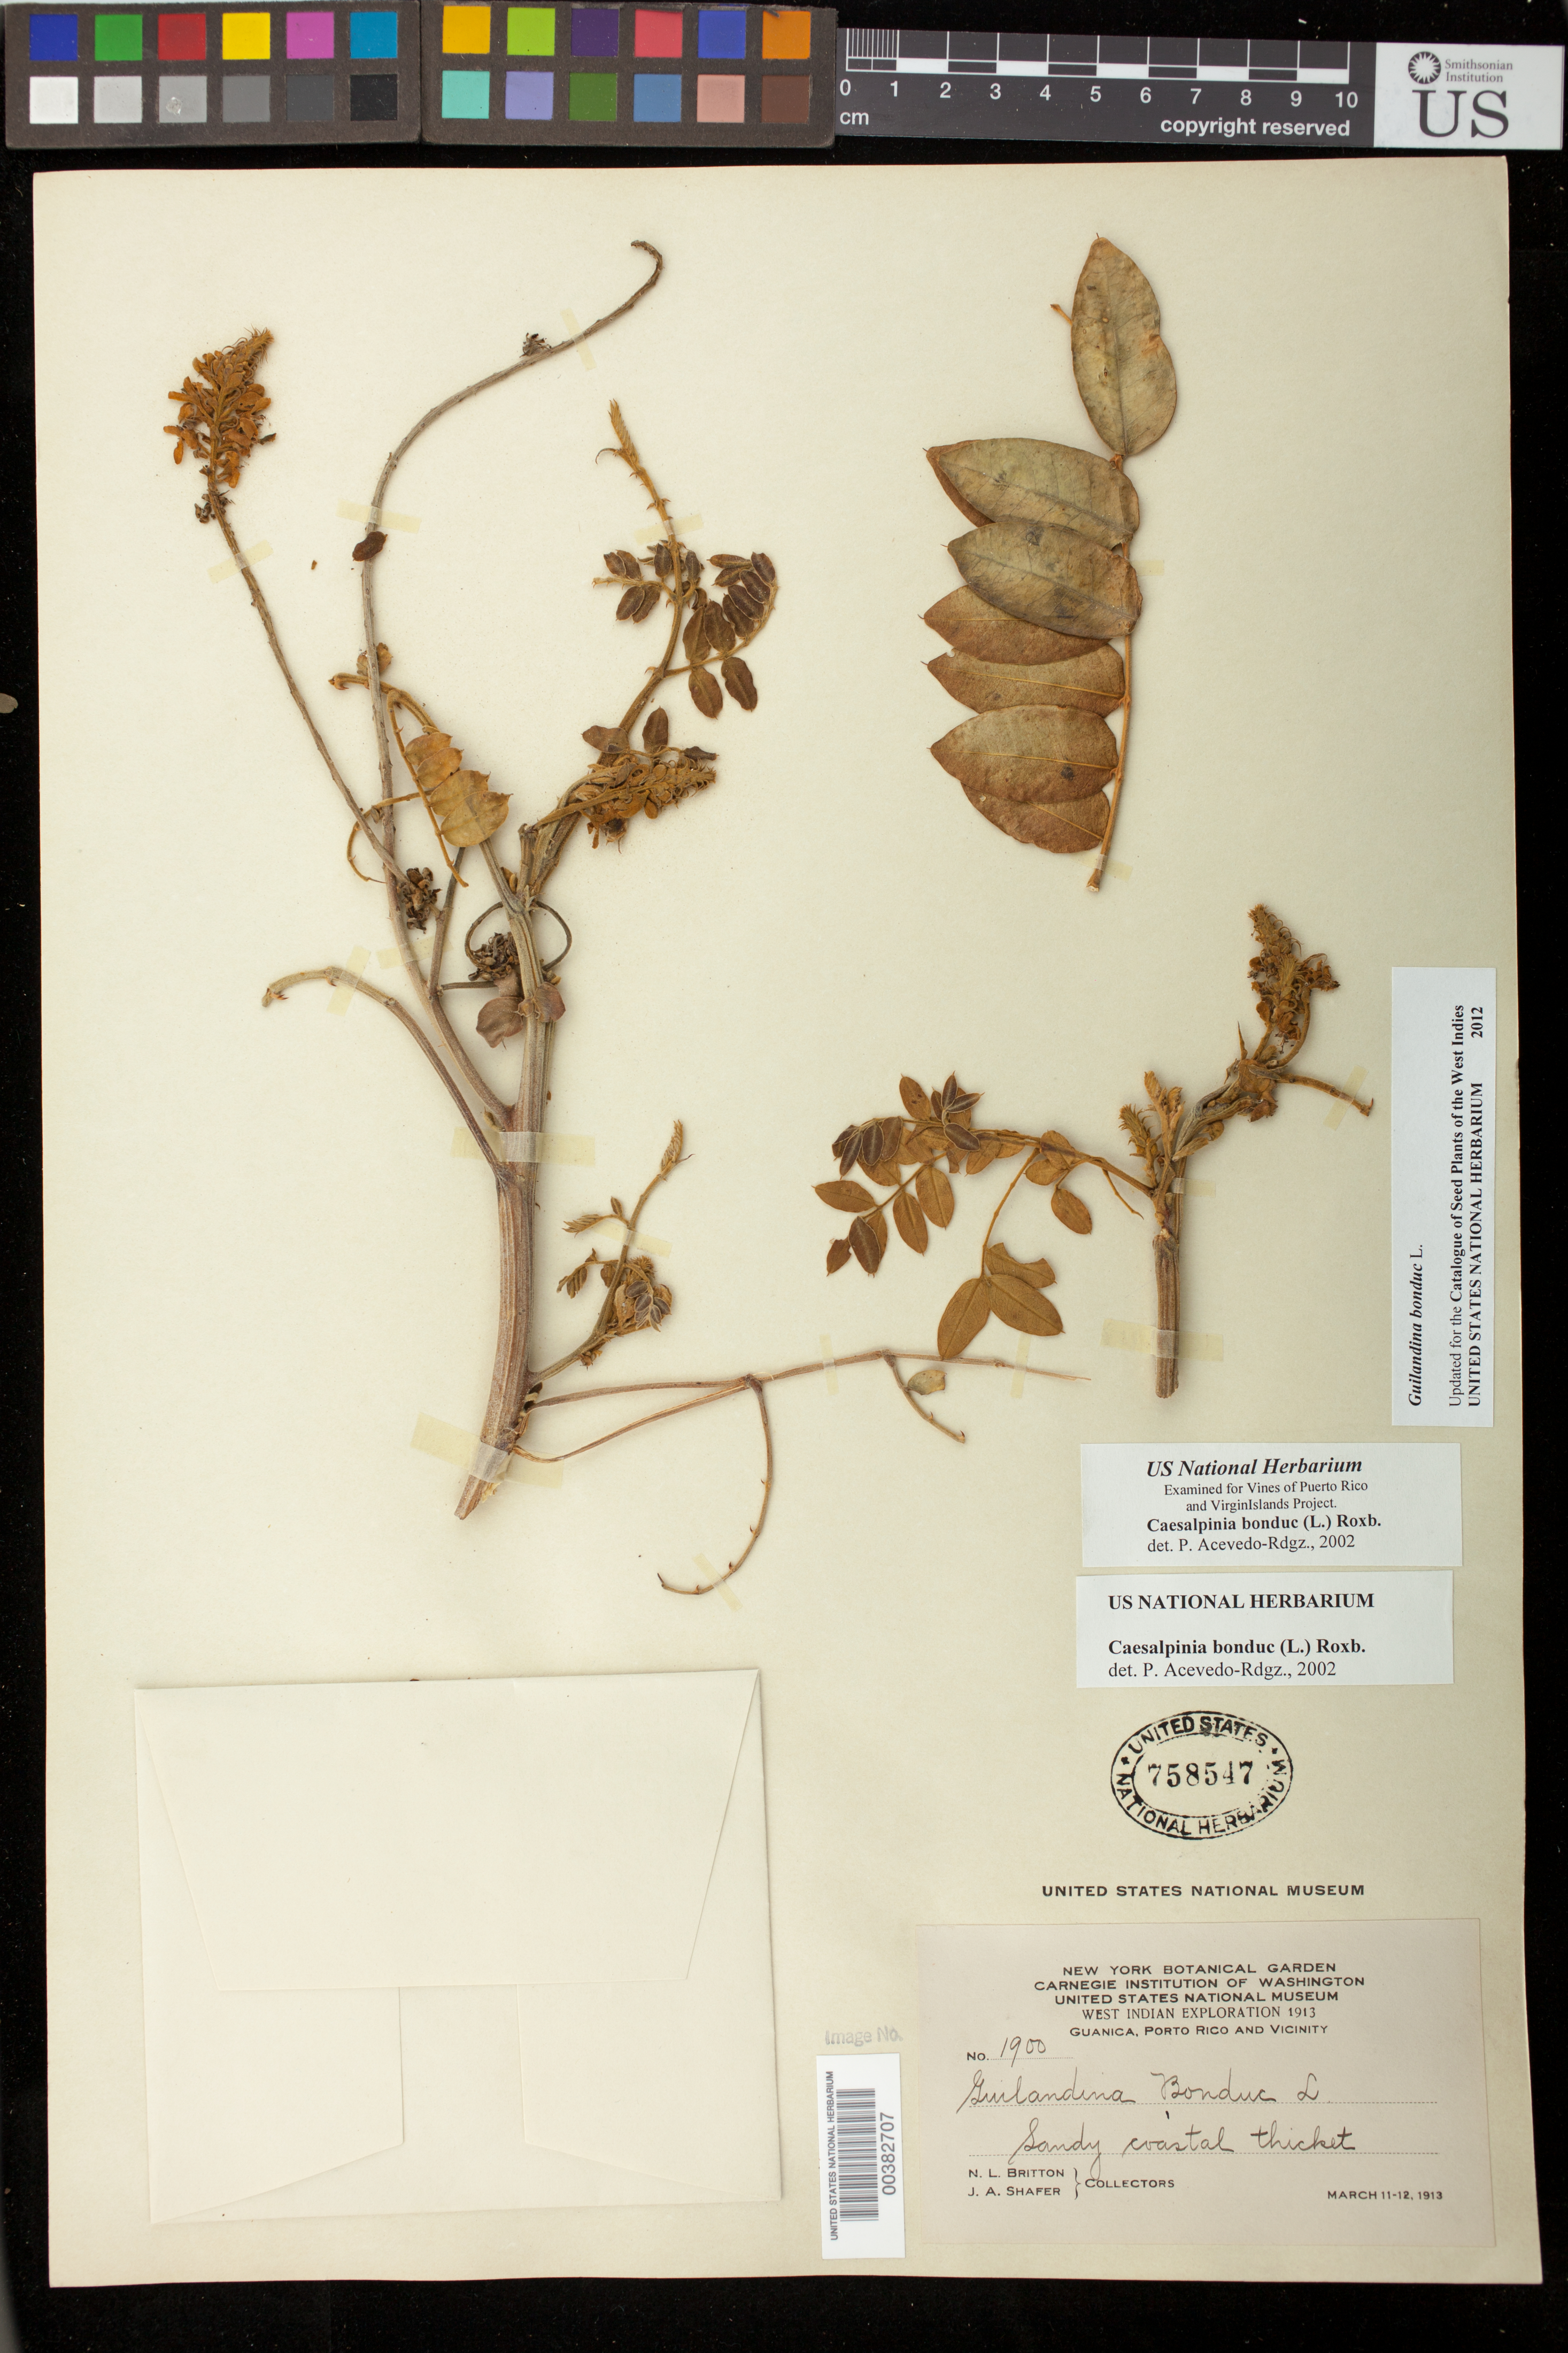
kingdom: Plantae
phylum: Tracheophyta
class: Magnoliopsida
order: Fabales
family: Fabaceae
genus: Guilandina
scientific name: Guilandina bonduc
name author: L.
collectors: N. Britton & J. A. Shafer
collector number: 1900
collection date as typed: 11 Mar 1913 to 12 Mar 1913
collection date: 1913-03-11/1913-03-12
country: Puerto Rico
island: Puerto Rico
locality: Guanica and vicinity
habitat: sandy coastal thicket.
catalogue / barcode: US 758547